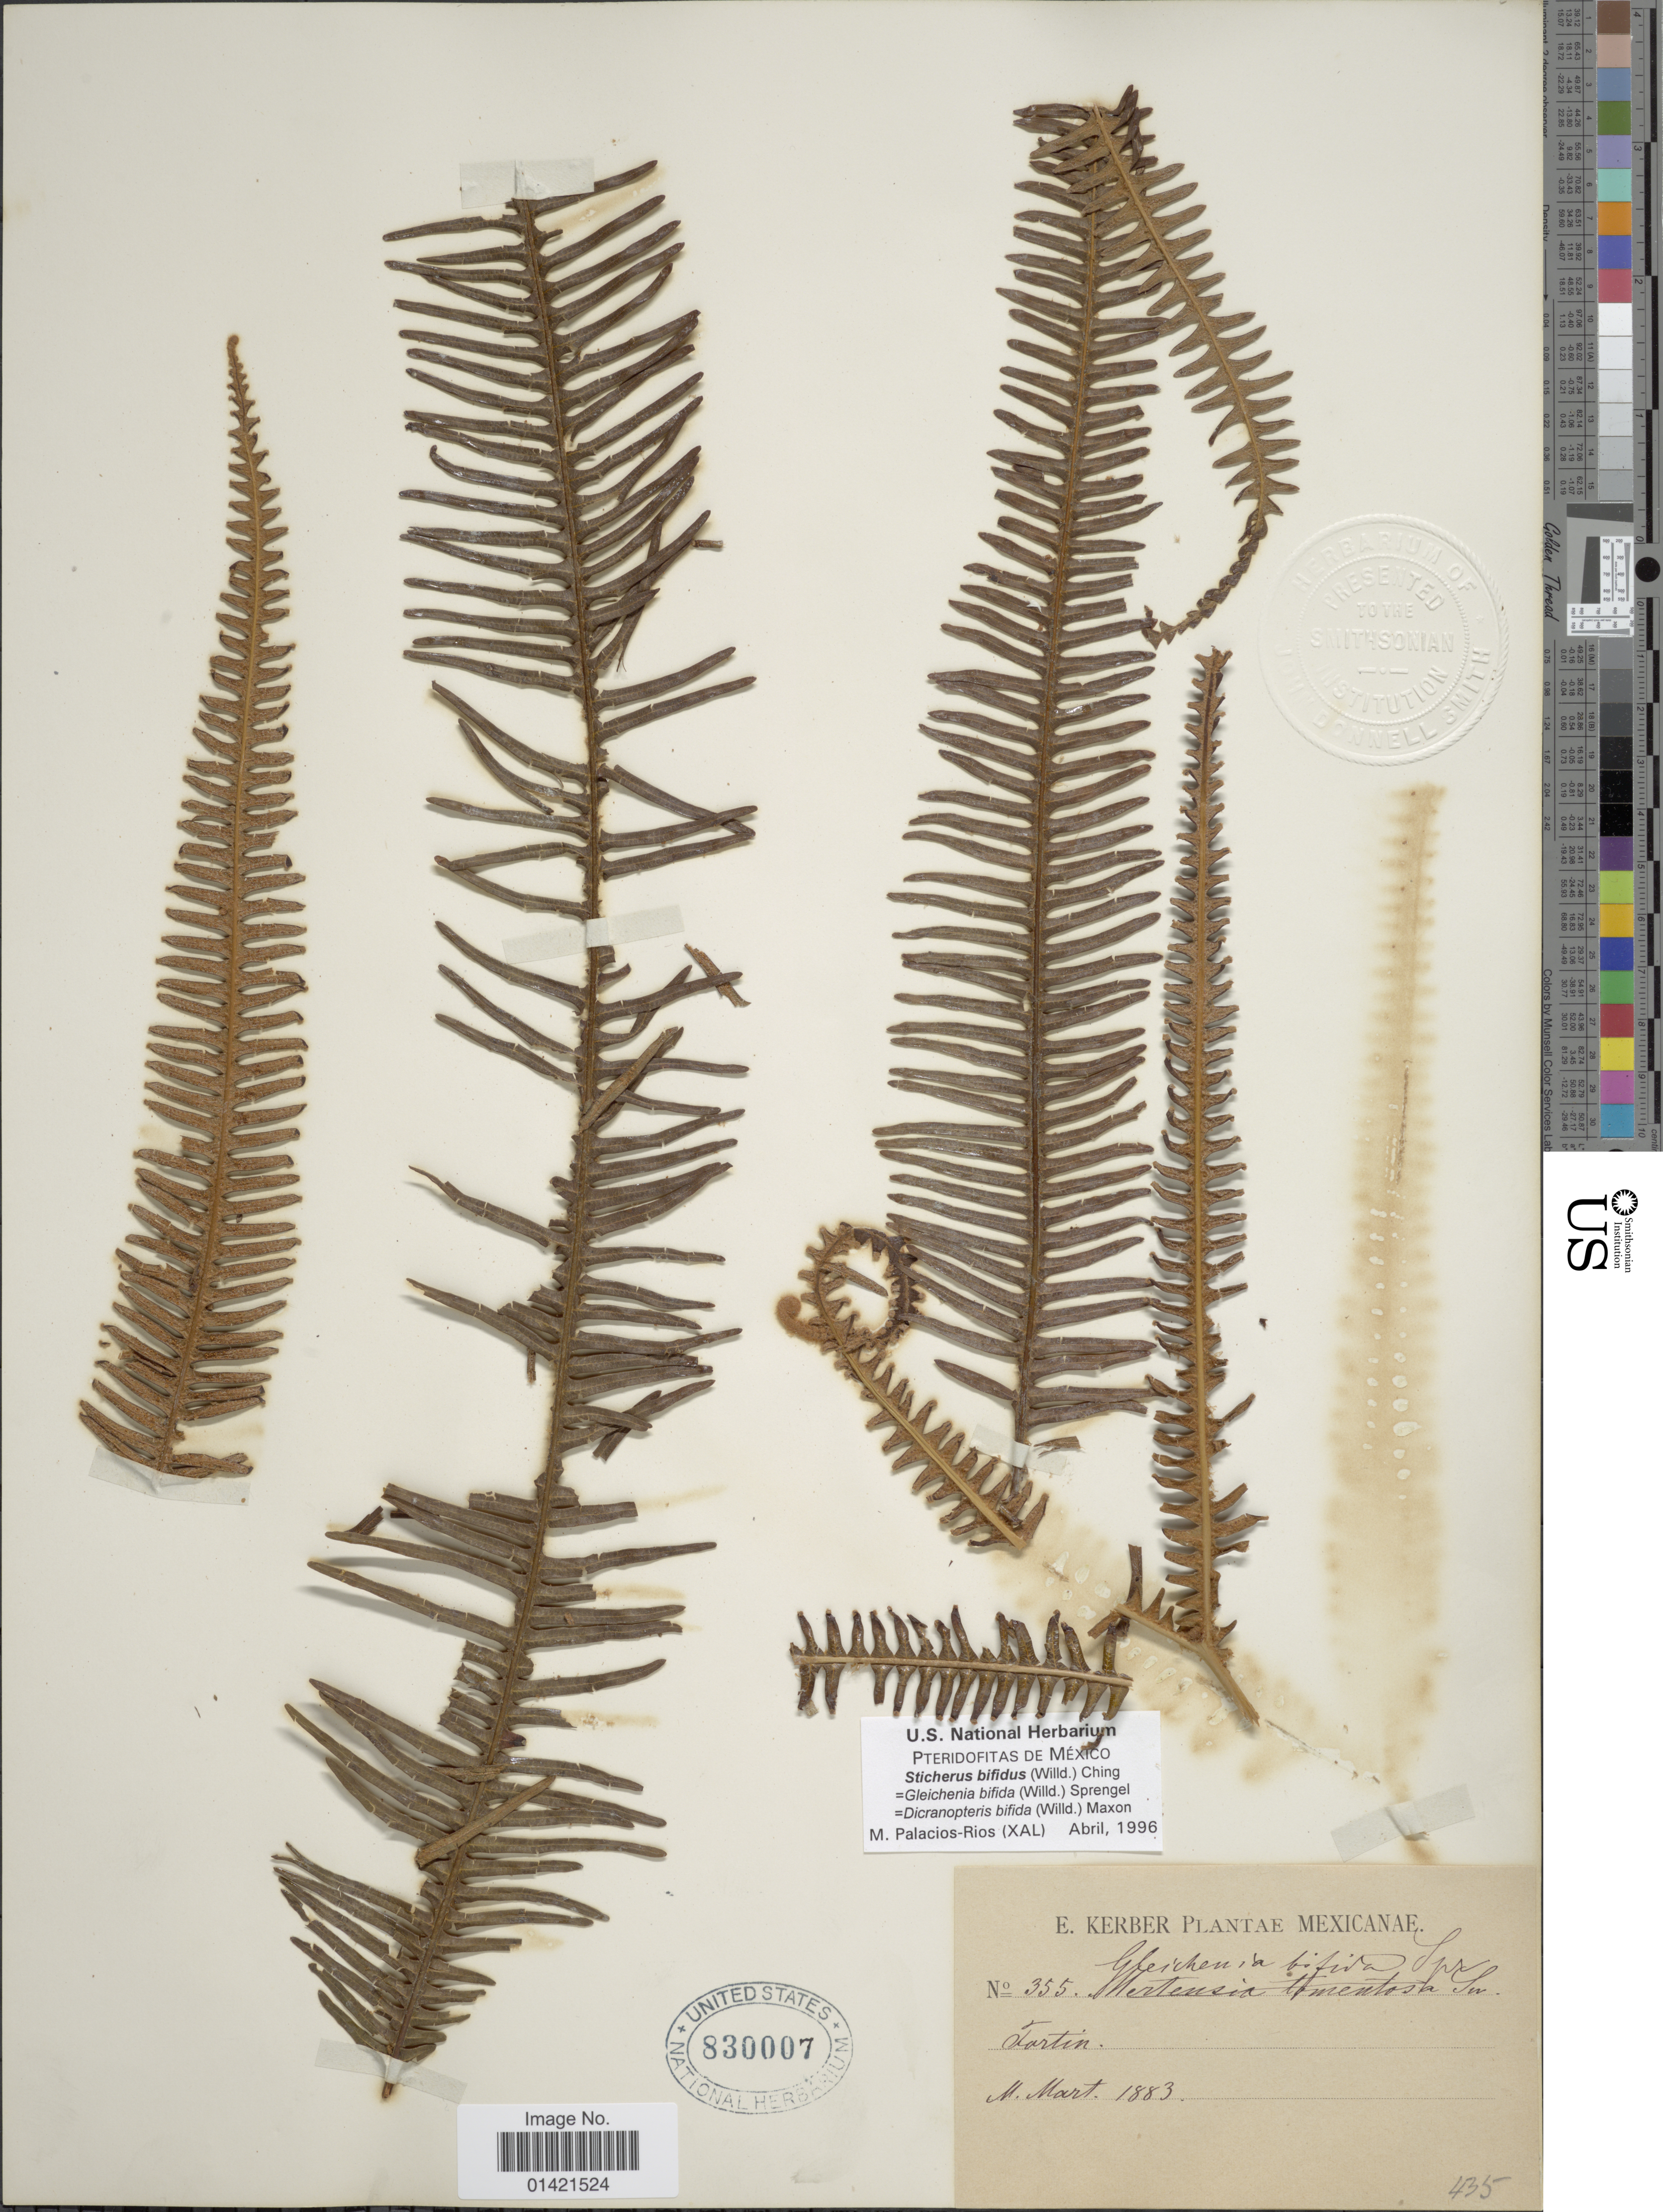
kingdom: Plantae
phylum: Tracheophyta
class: Polypodiopsida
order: Gleicheniales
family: Gleicheniaceae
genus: Sticherus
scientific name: Sticherus bifidus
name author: (Willd.) Ching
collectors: E. Kerber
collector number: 355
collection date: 1883-03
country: Mexico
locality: Fortin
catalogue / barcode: US 830007